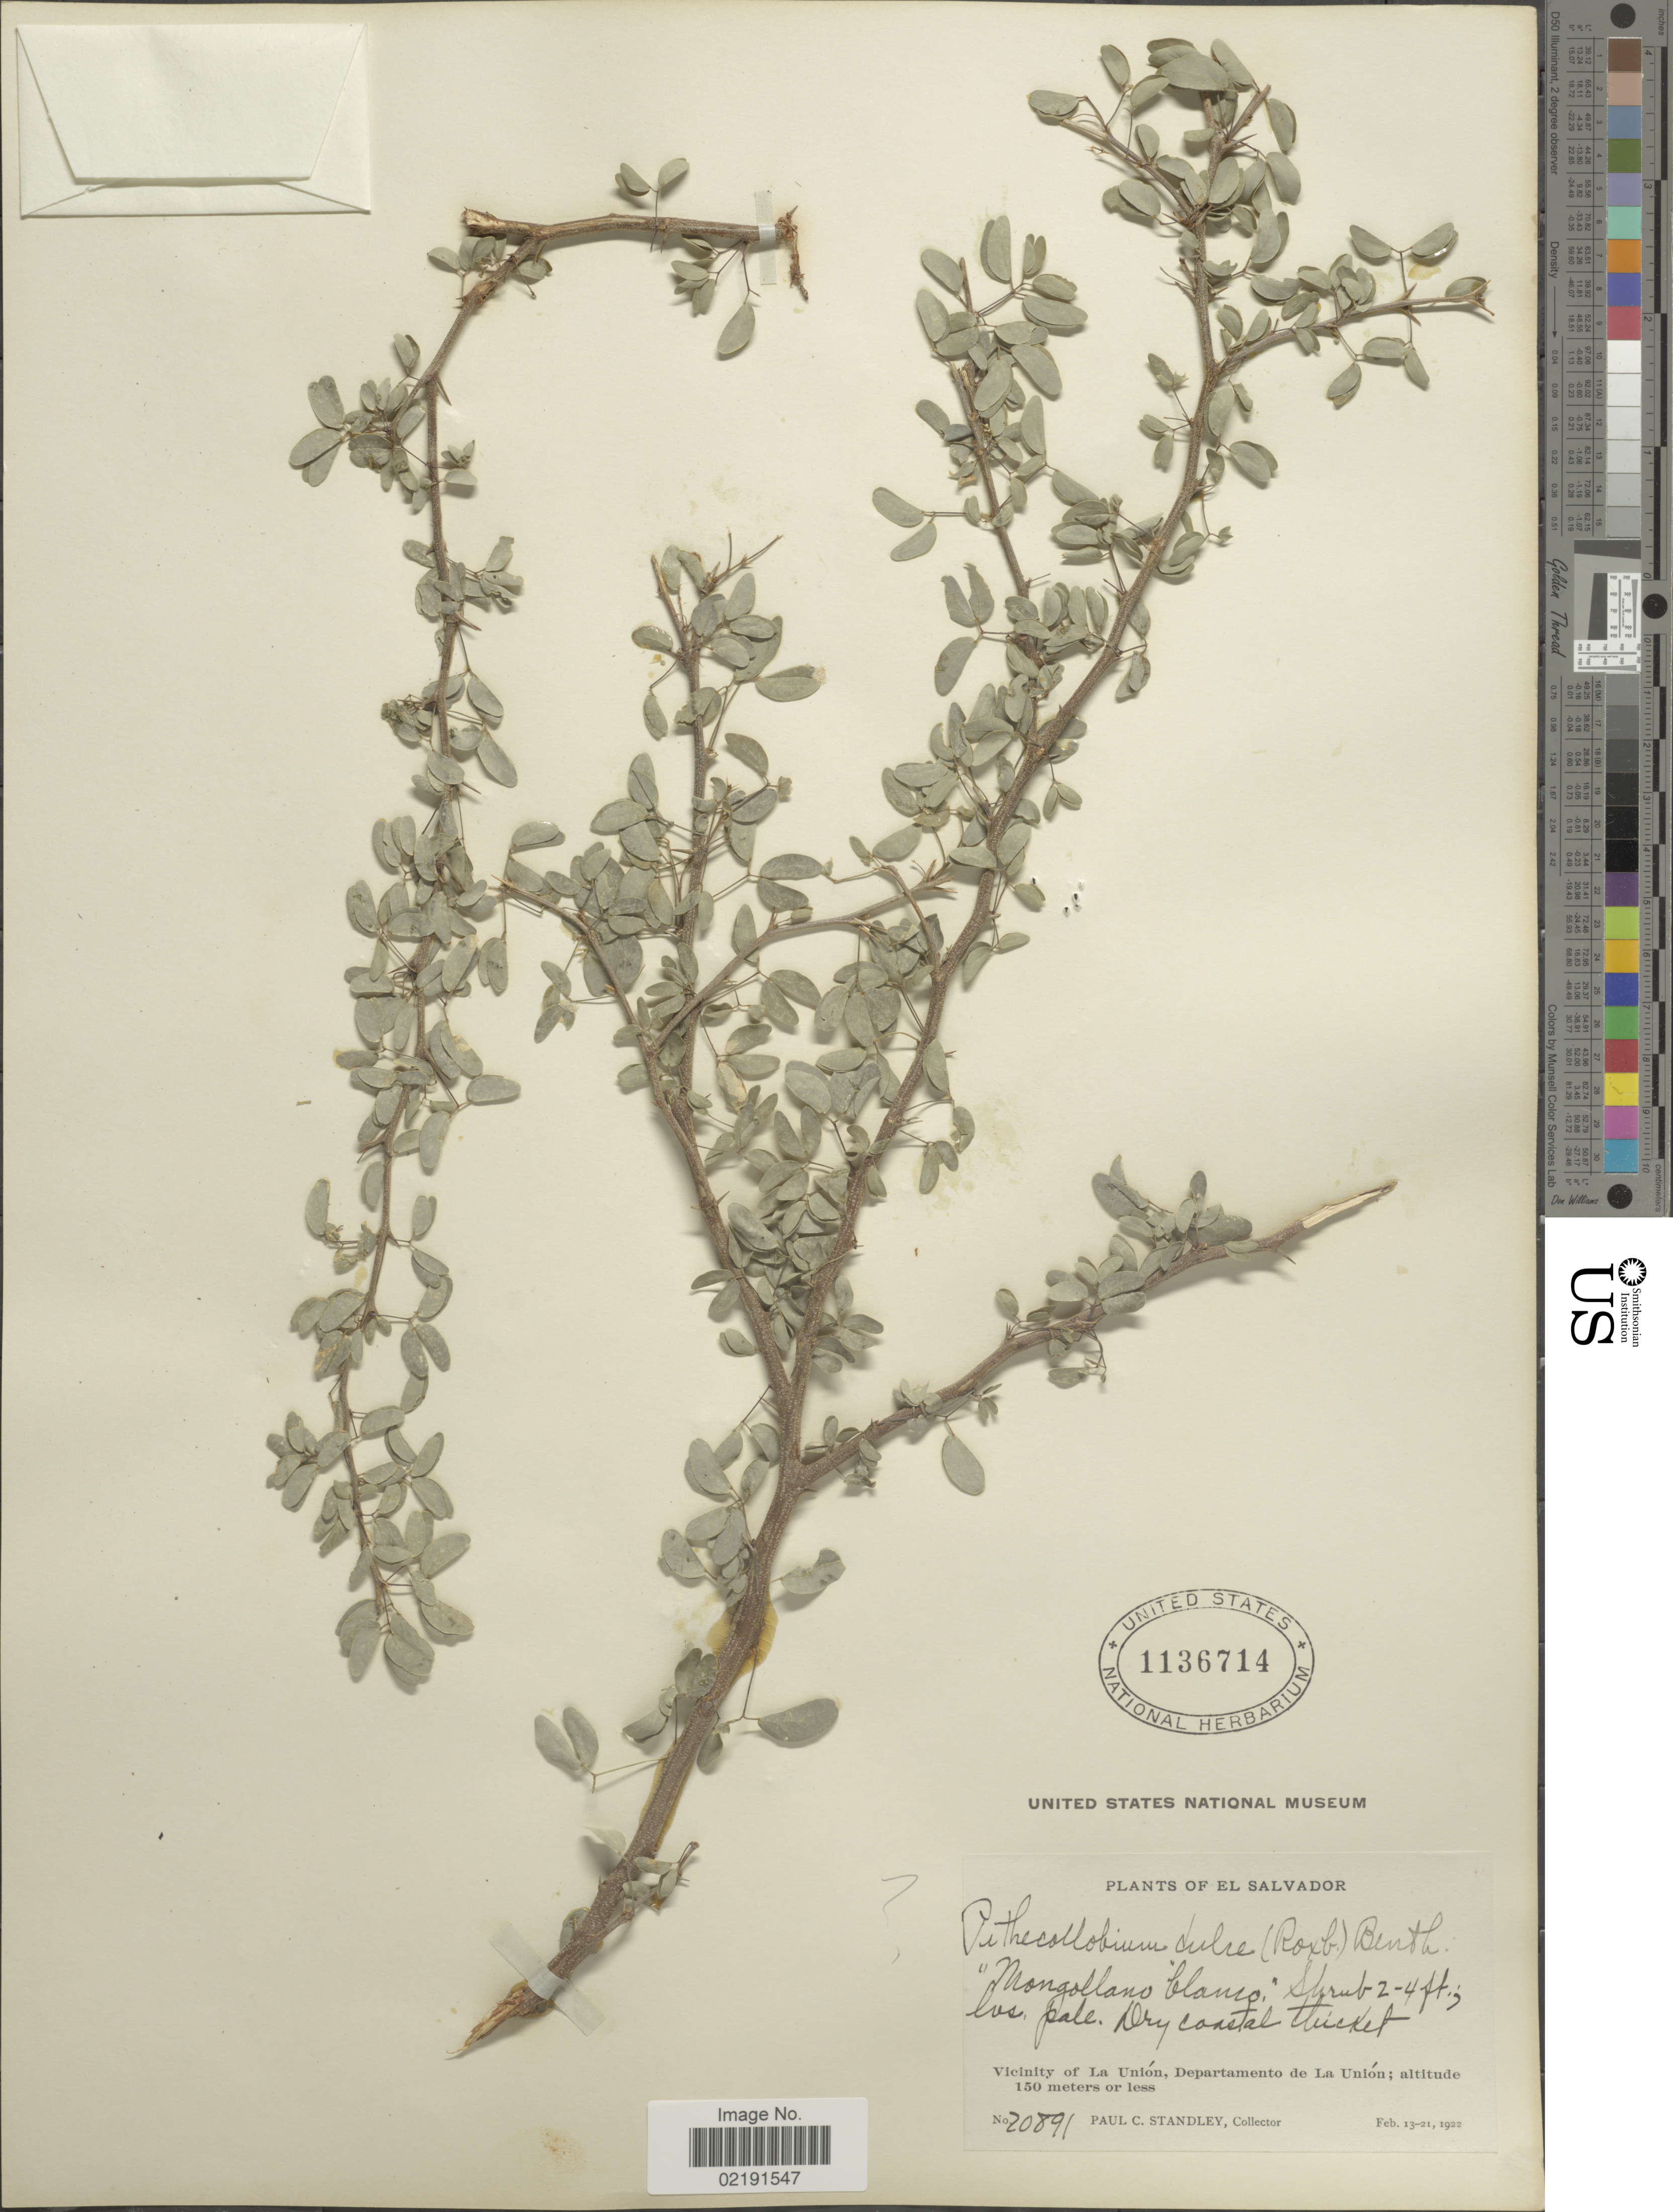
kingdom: Plantae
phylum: Tracheophyta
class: Magnoliopsida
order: Fabales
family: Fabaceae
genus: Pithecellobium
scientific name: Pithecellobium dulce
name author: (Roxb.) Benth.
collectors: P. C. Standley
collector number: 20891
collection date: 1922-02-13/1922-02-21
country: El Salvador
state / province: La Union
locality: Vicinity of La Unión, Departamento de La Unión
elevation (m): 150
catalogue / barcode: US 1136714